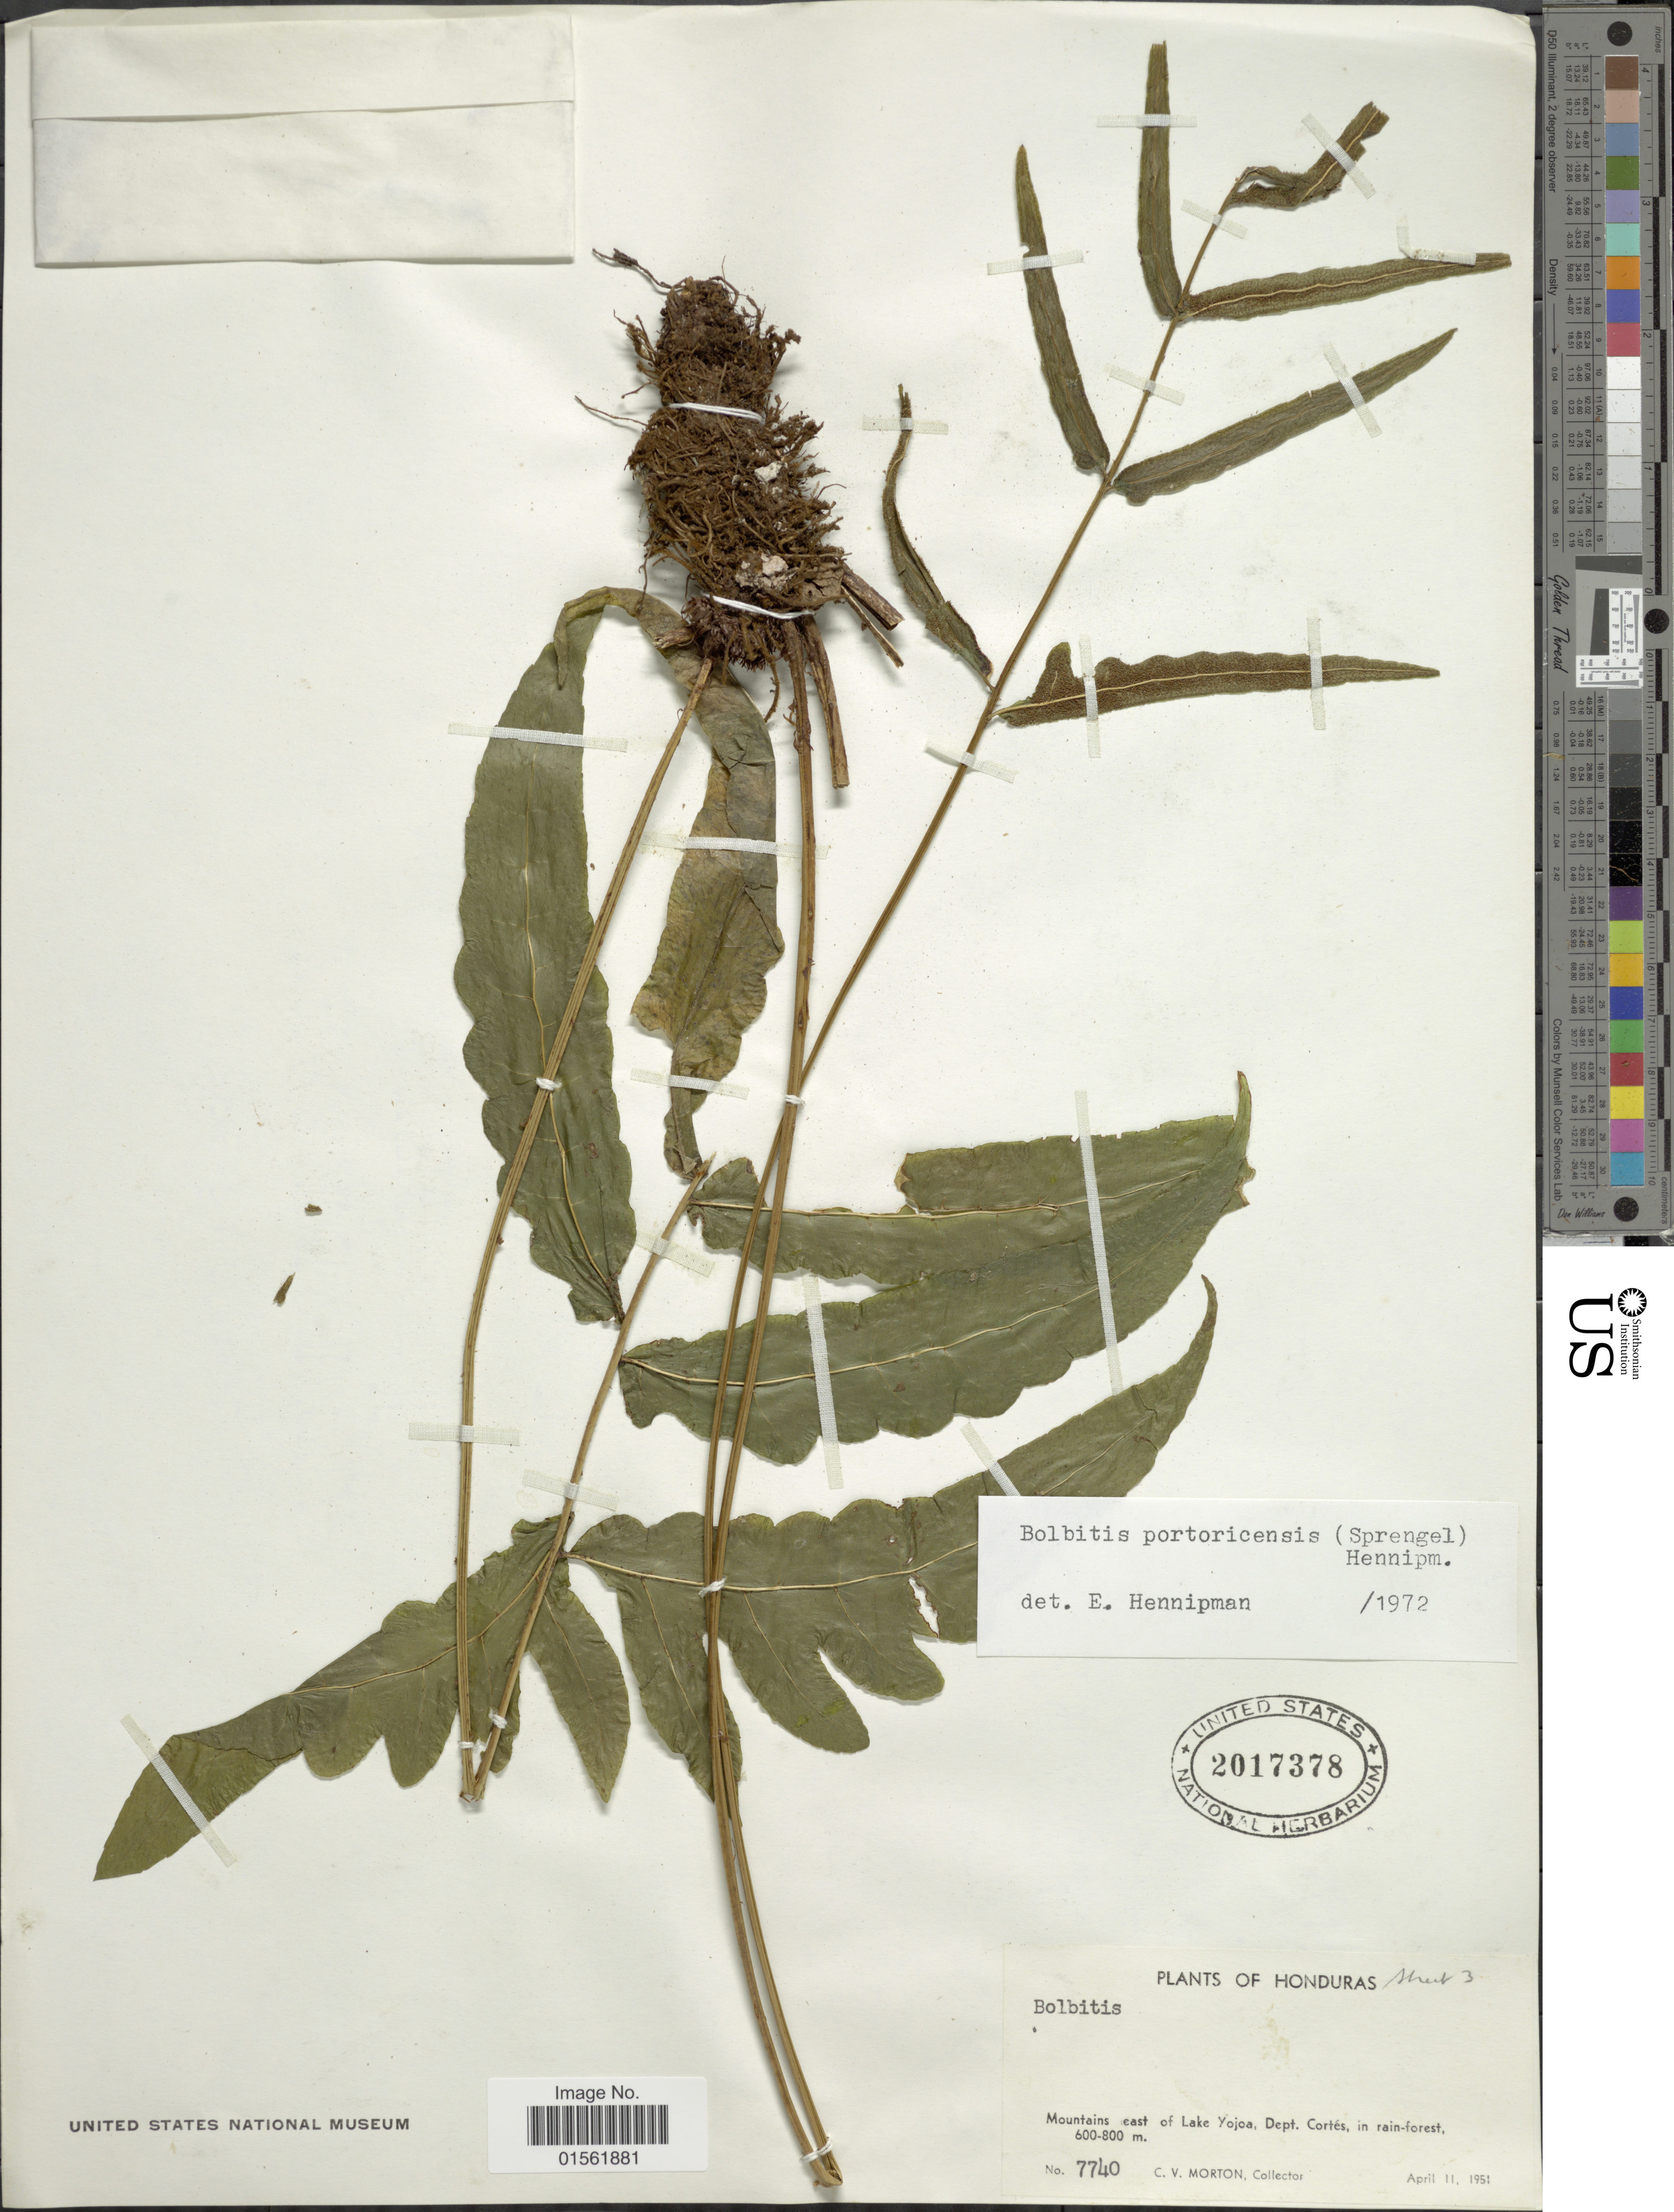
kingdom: Plantae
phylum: Tracheophyta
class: Polypodiopsida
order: Polypodiales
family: Dryopteridaceae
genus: Bolbitis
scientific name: Bolbitis portoricensis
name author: (Spreng.) Hennipman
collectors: C. V. Morton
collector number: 7740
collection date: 1951-04-11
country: Honduras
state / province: Cortés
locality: Mountains east of Lake Yojoa, in rain-forest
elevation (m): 600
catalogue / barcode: US 2017378